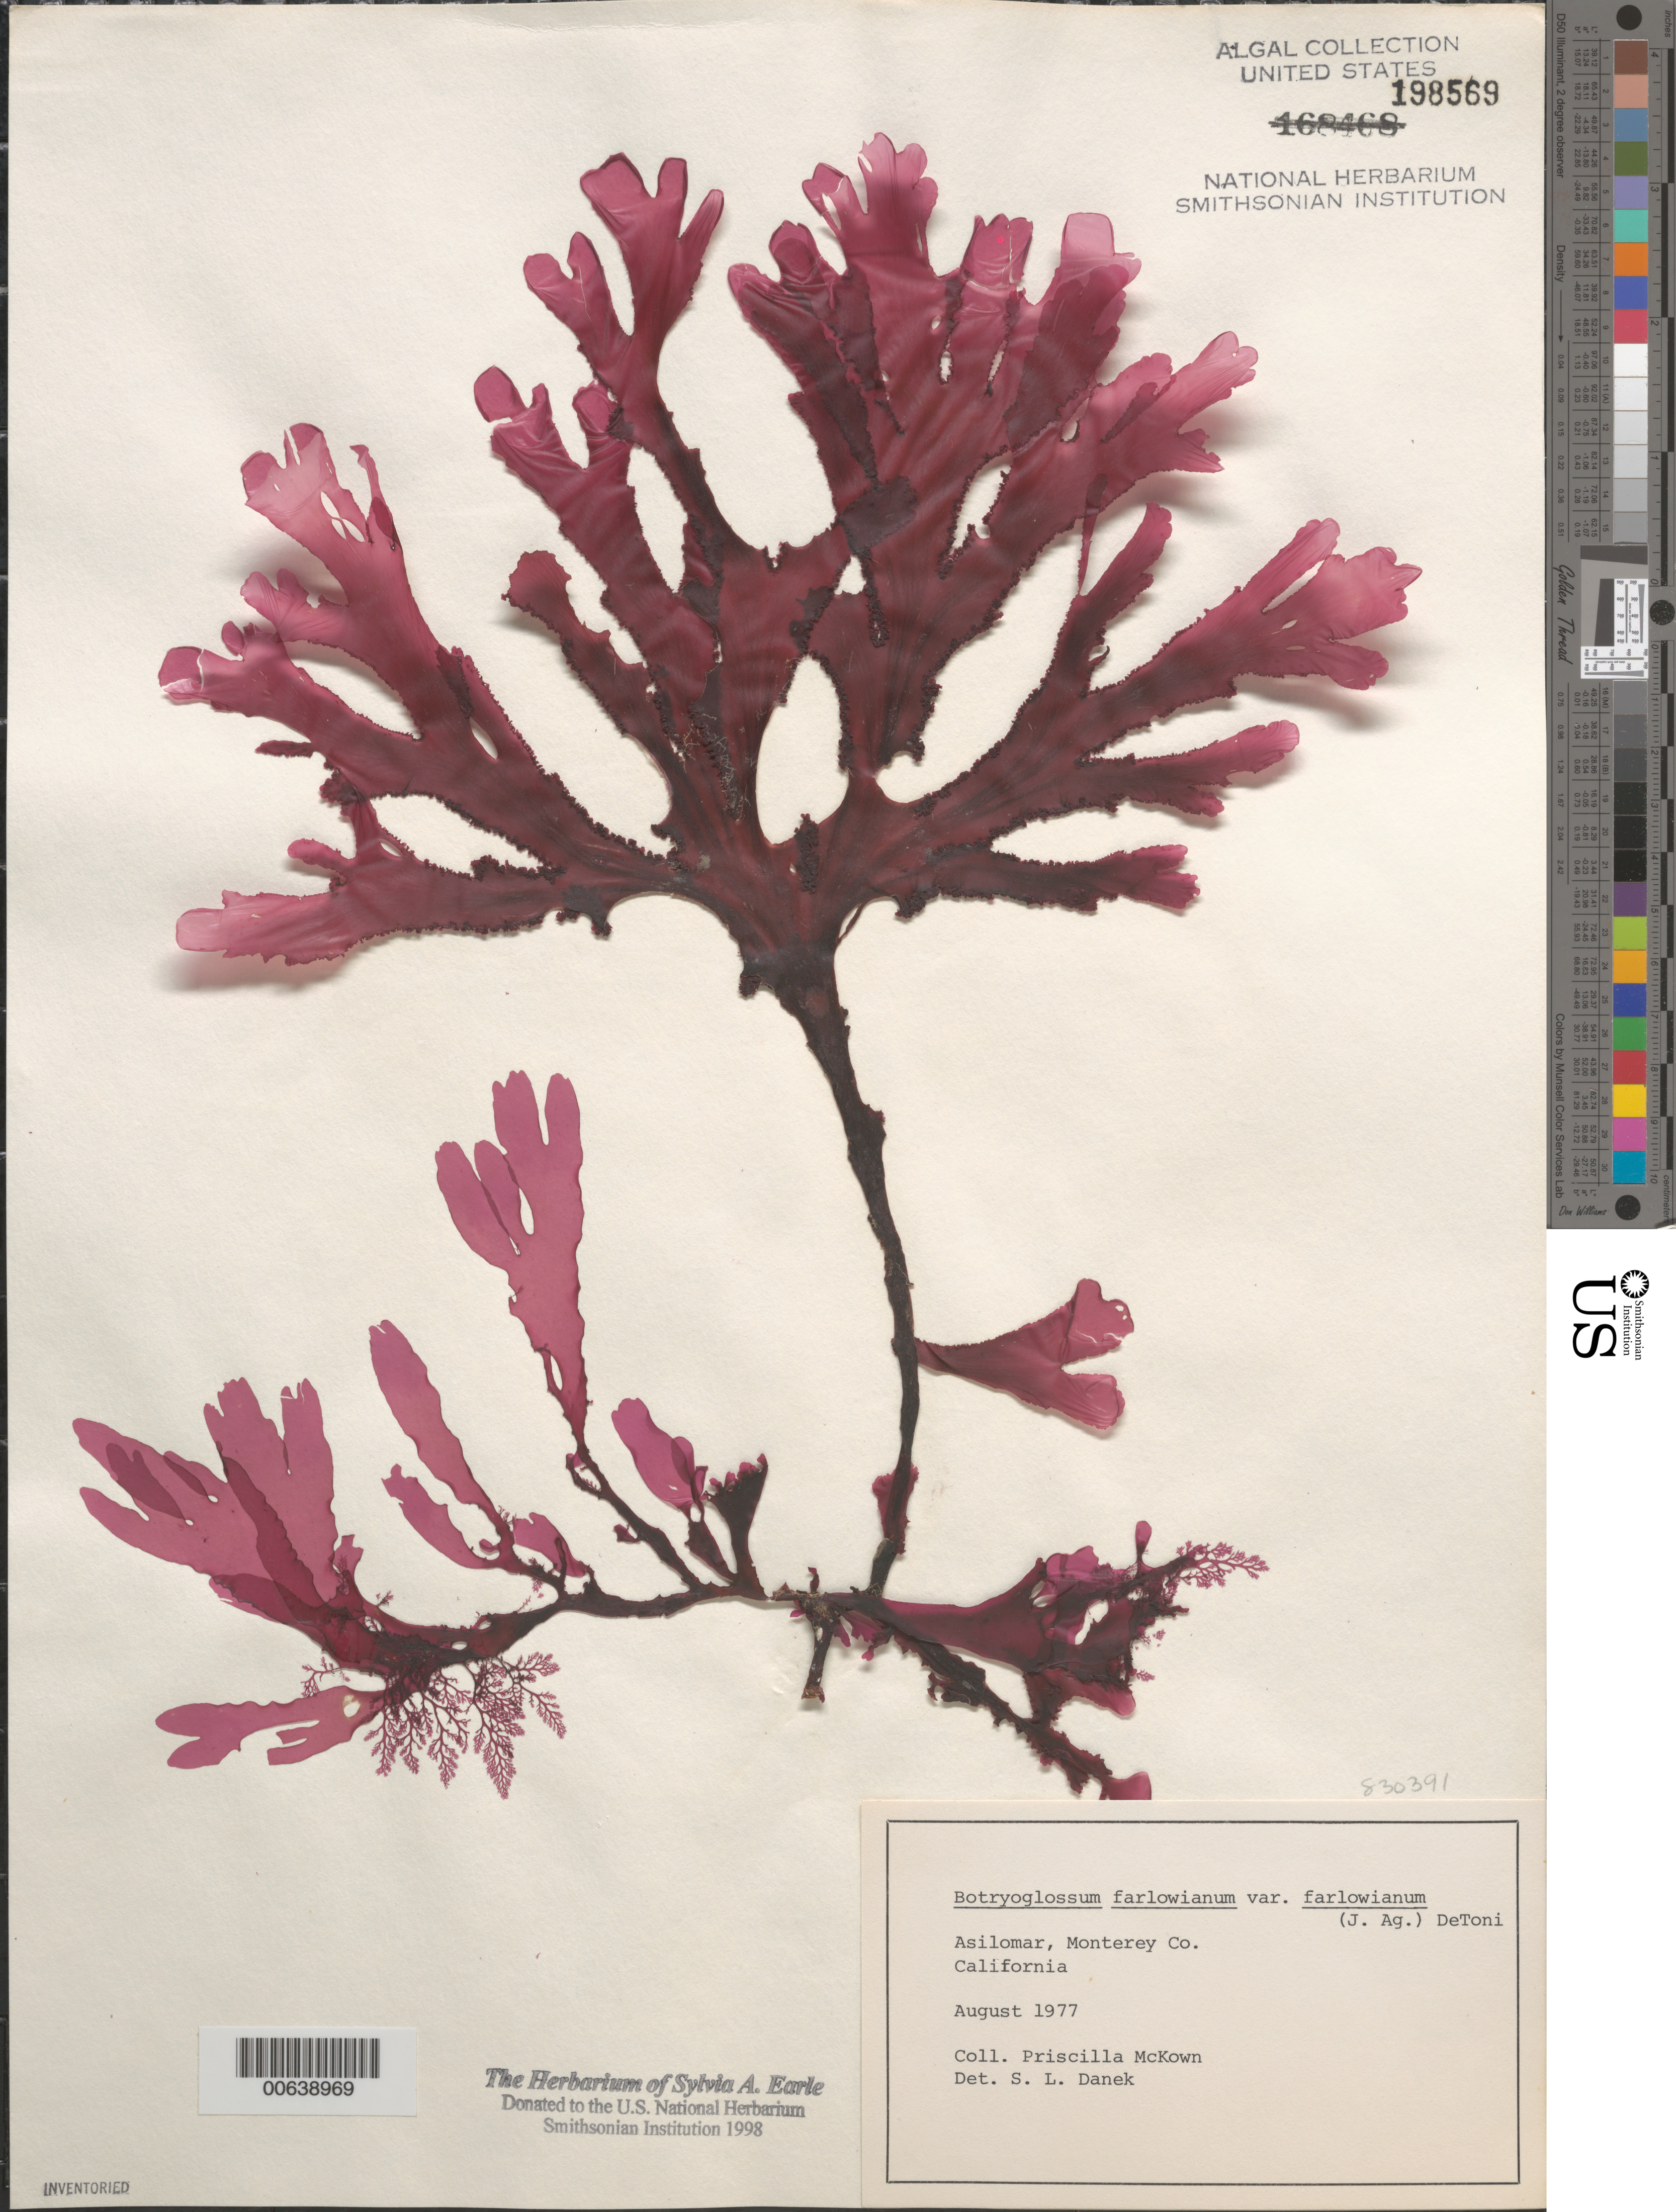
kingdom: Plantae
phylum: Rhodophyta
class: Florideophyceae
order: Ceramiales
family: Delesseriaceae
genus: Botryoglossum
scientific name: Botryoglossum farlowianum var. farlowianum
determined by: Danek, S. L.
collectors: P. McKown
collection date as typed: Aug 1977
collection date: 1977-08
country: United States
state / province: California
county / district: Monterey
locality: Asilomar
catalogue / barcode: US 198569